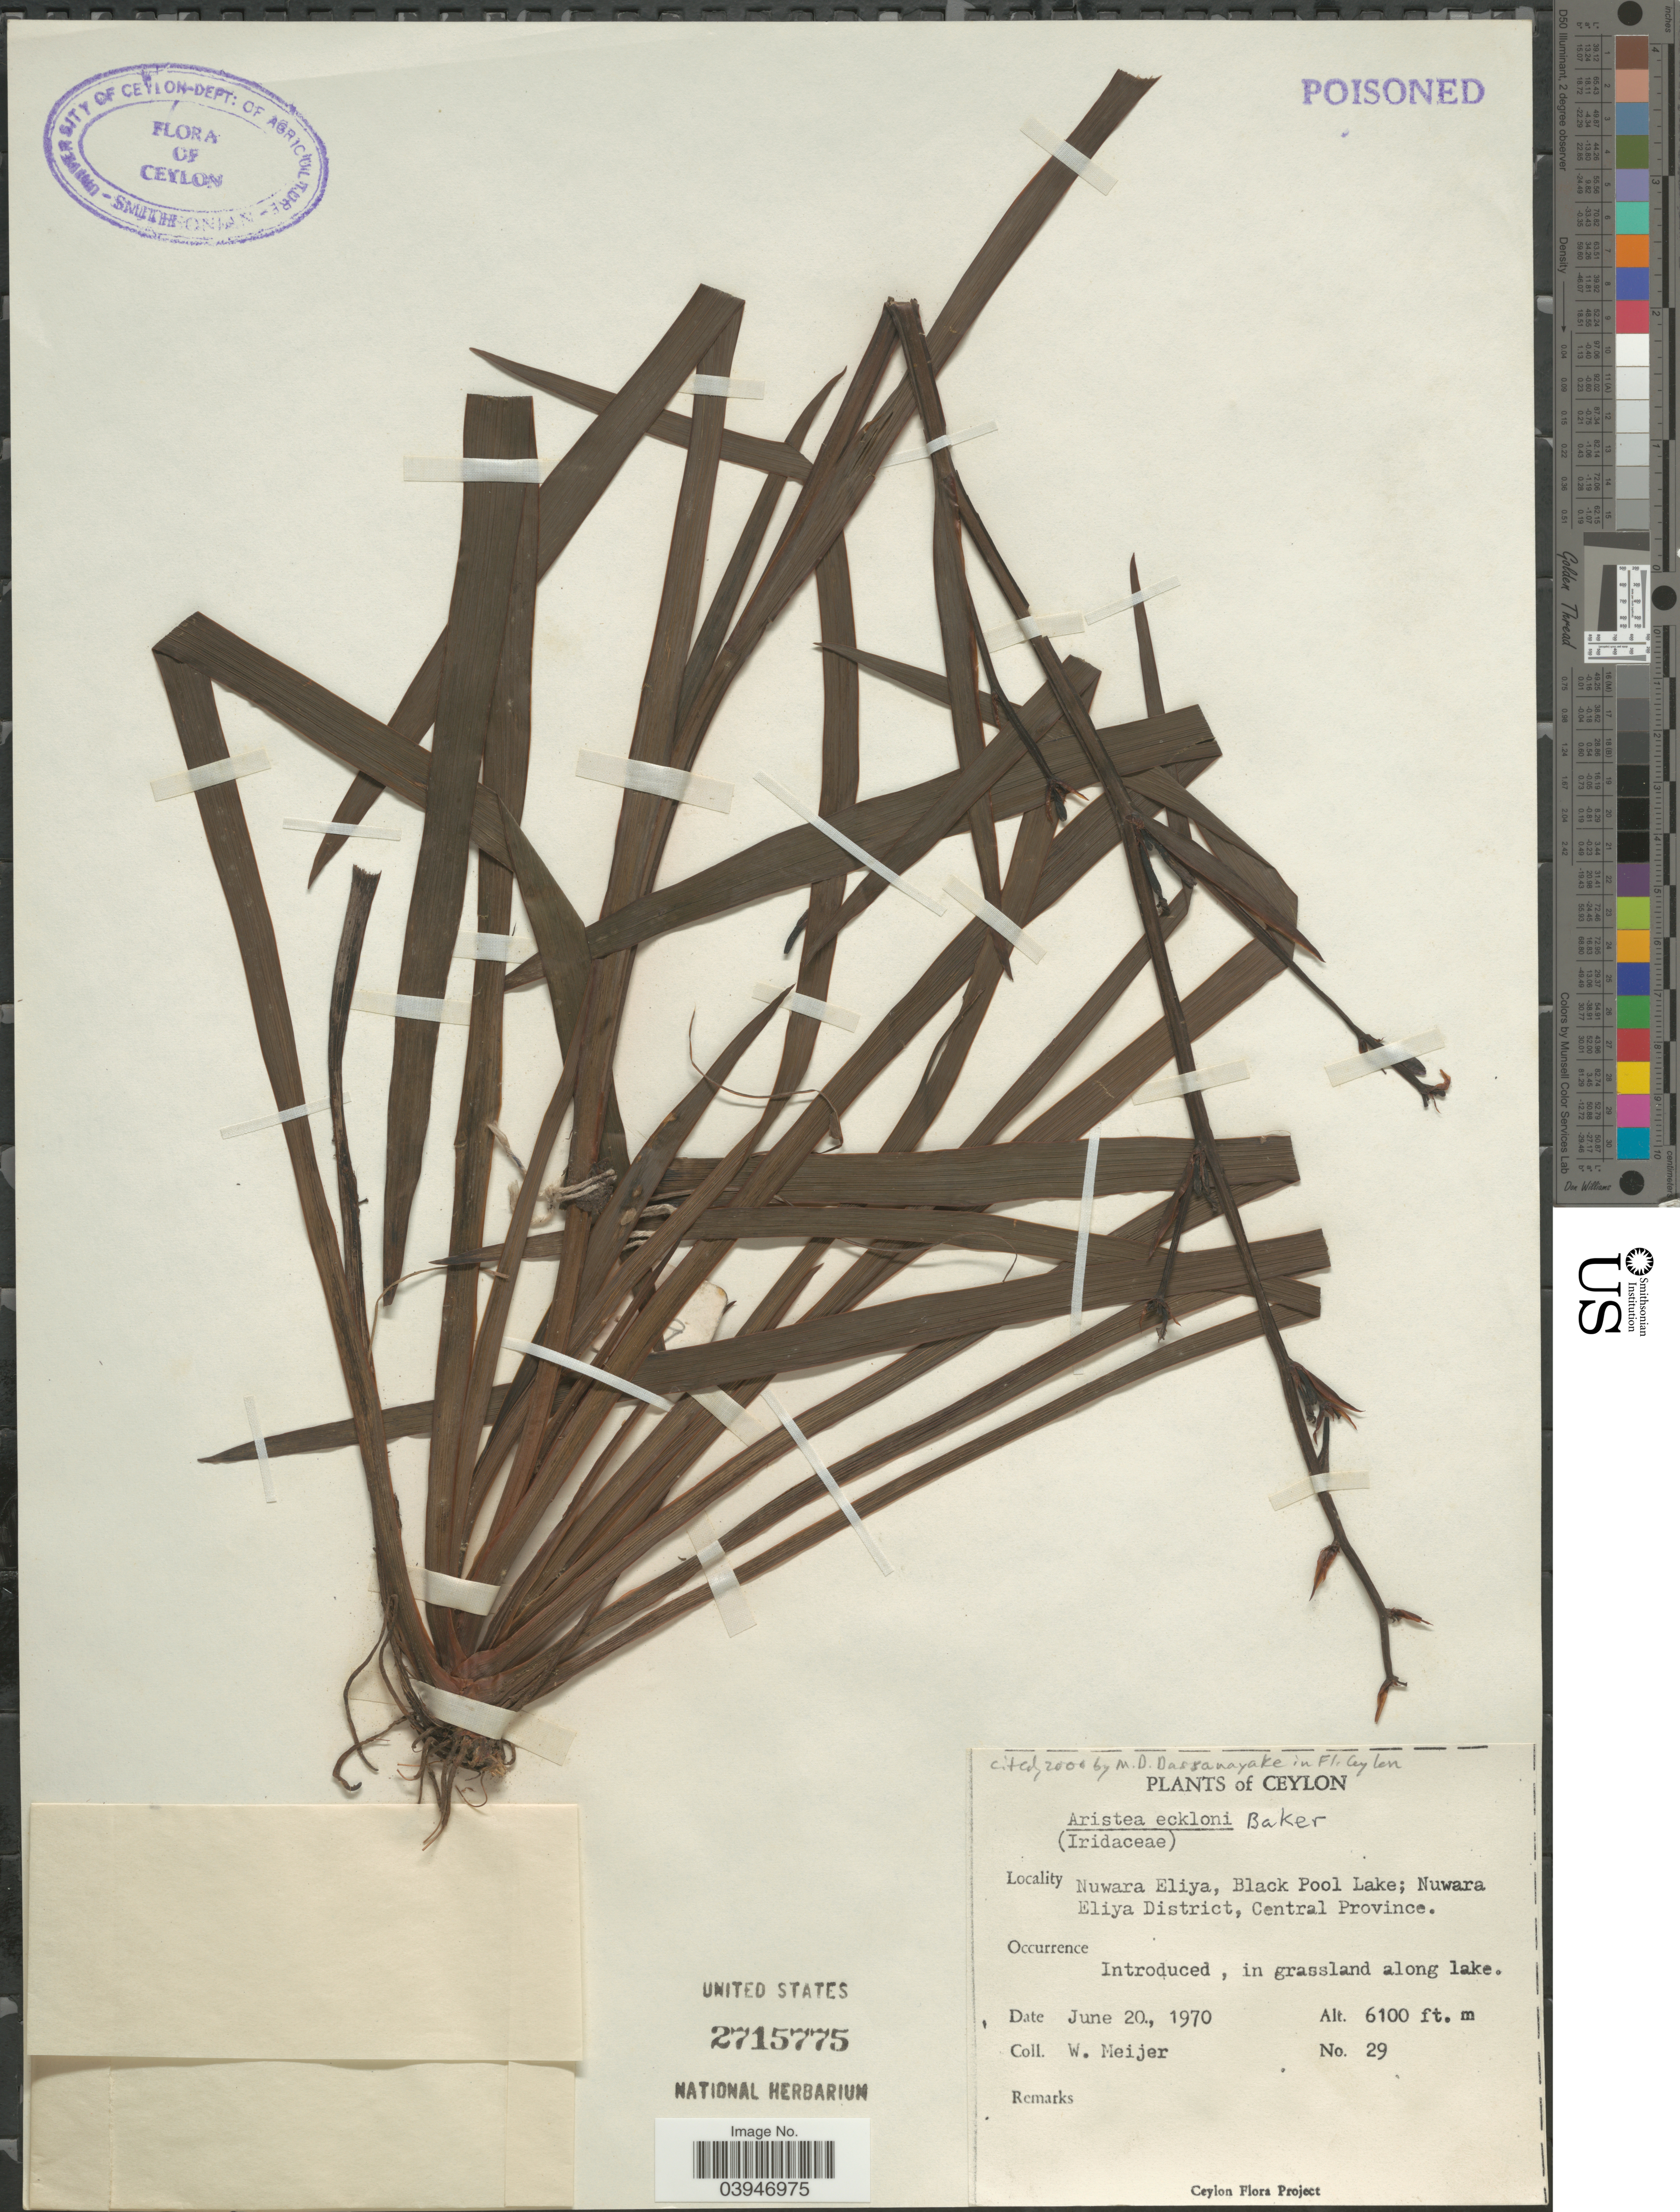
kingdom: Plantae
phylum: Tracheophyta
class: Liliopsida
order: Asparagales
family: Iridaceae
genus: Aristea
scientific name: Aristea ecklonii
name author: Baker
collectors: W. Meijer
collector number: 29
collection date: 1970-06-20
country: Sri Lanka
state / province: Central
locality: Ceylon. Nuwara Eliya, Black Pool Lake; Nuwara Eliya District.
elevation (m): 1859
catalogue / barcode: US 2715775